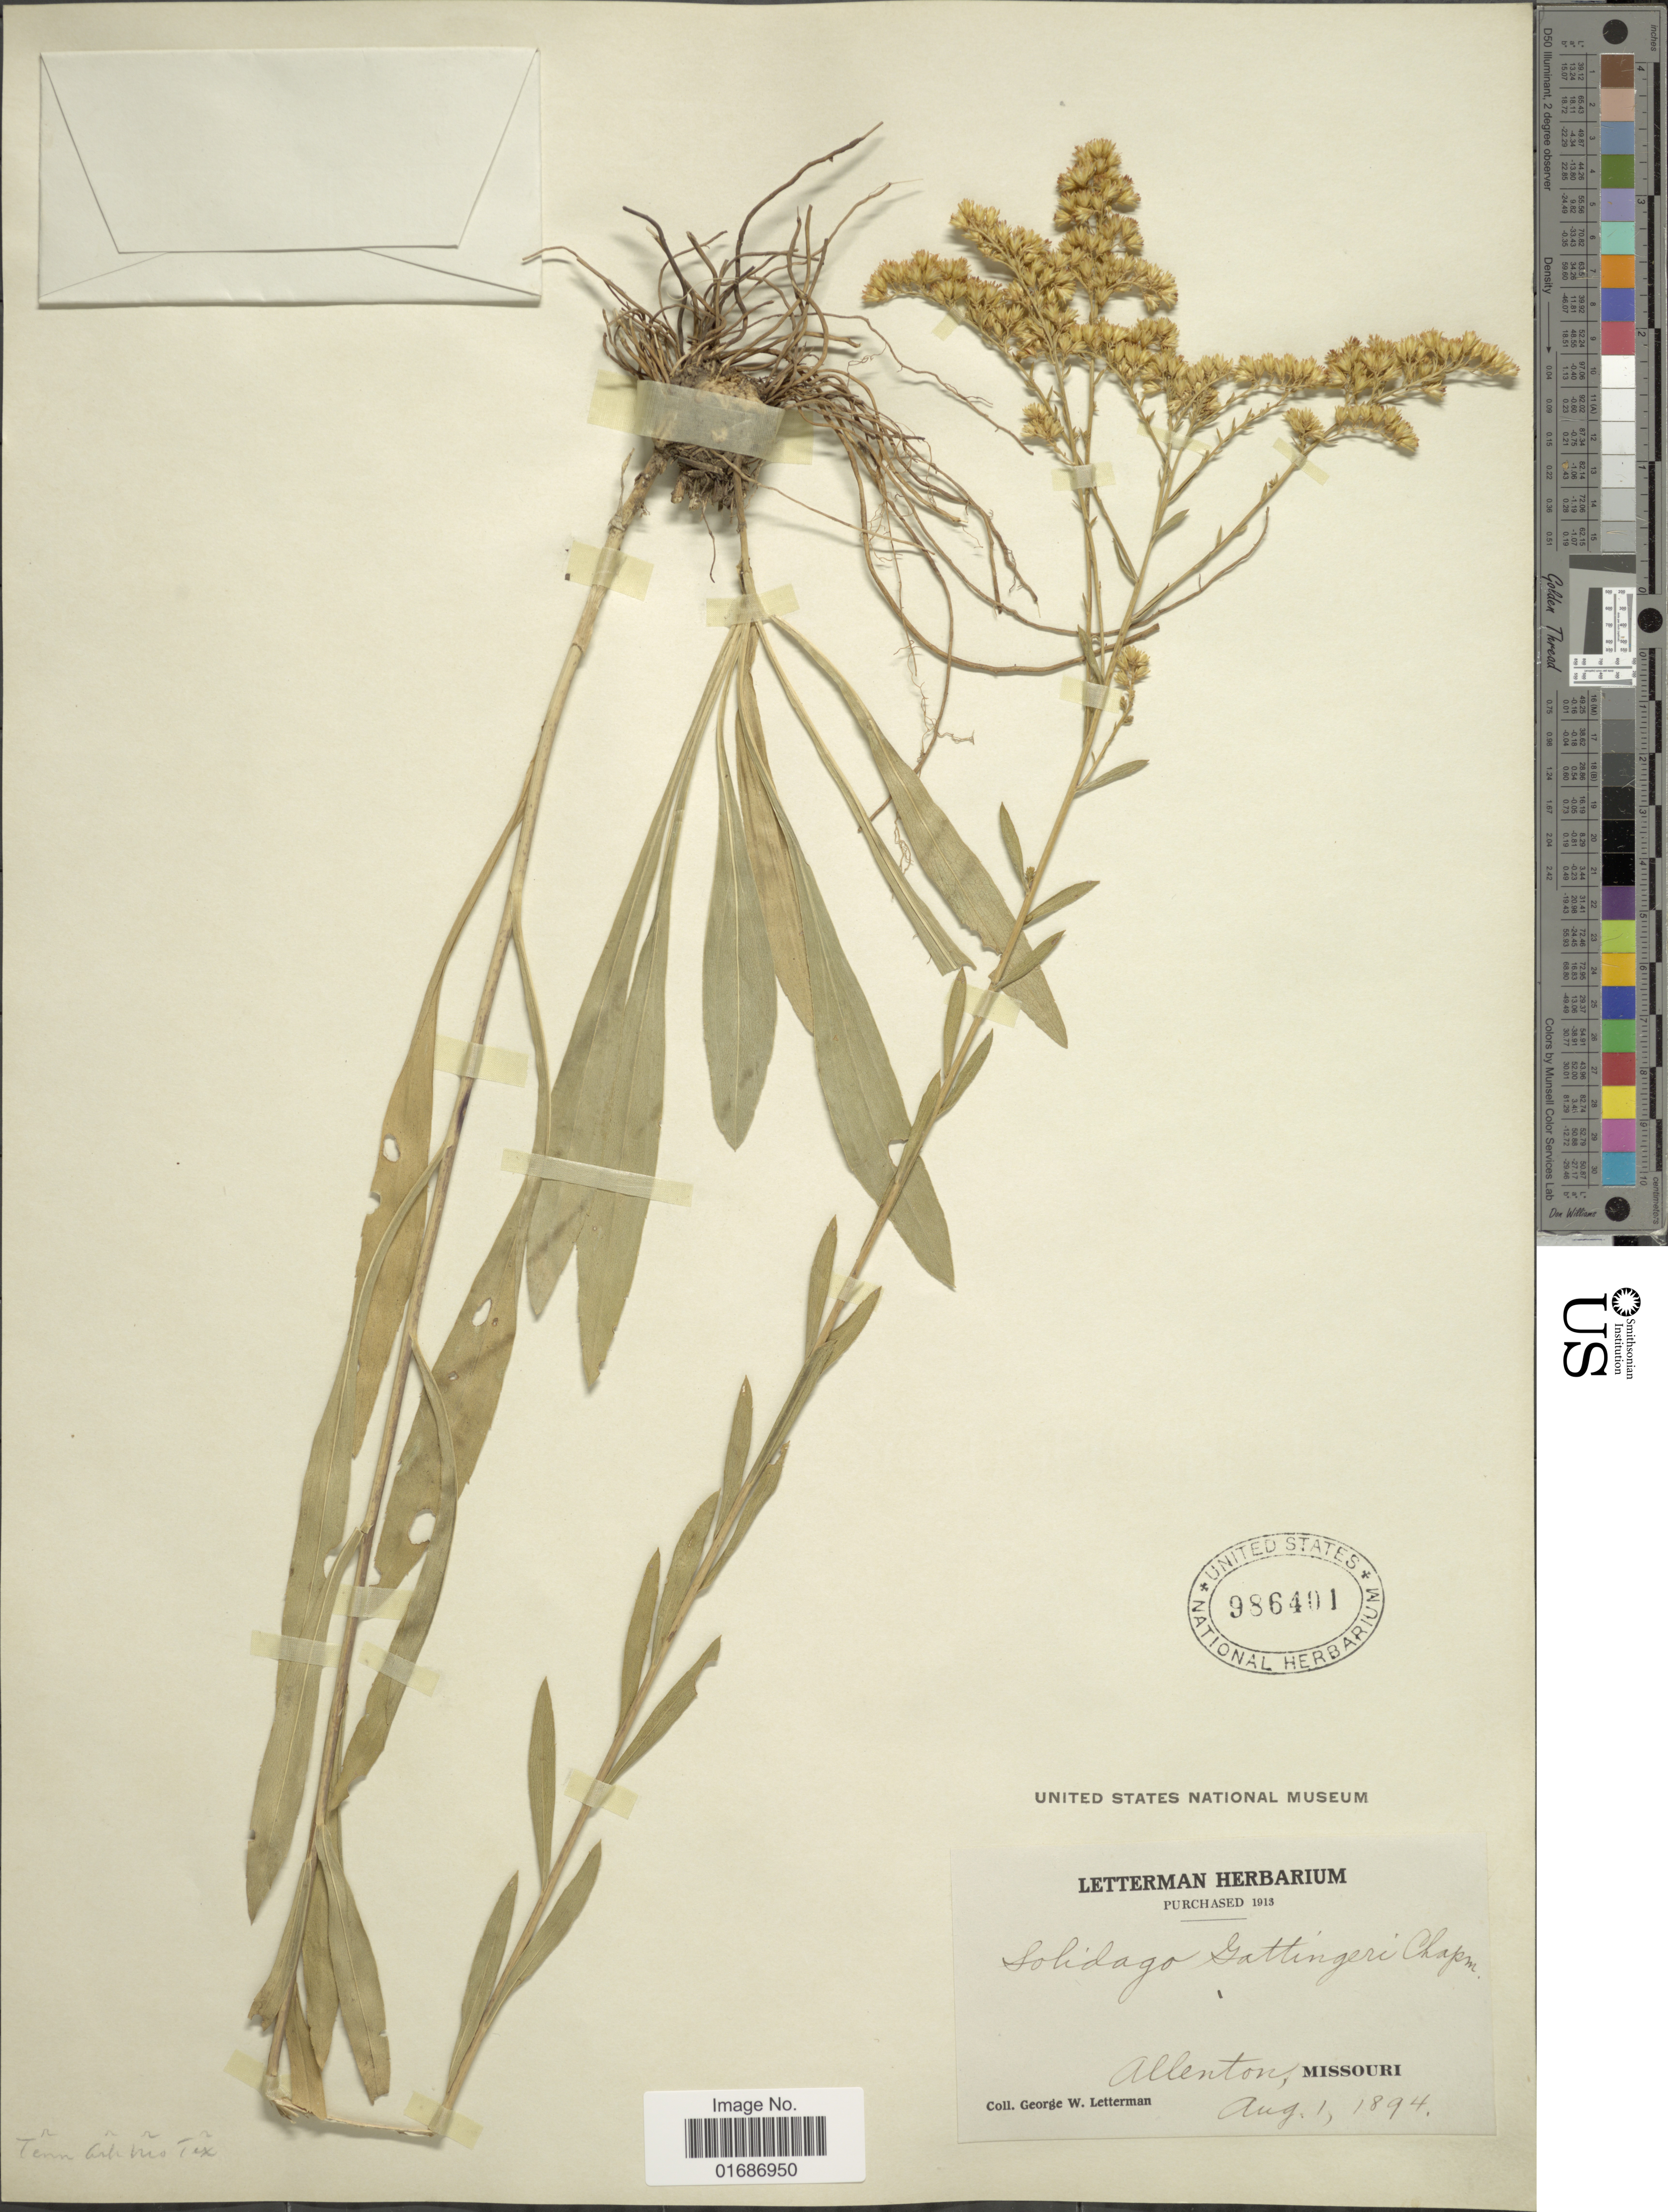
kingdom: Plantae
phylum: Tracheophyta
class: Magnoliopsida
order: Asterales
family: Asteraceae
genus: Solidago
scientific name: Solidago gattingeri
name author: Chapman ex A. Gray & et al. in A. Gray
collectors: G. W. Letterman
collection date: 1894-08-01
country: United States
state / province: Missouri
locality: Allenton, Missouri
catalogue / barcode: US 986401